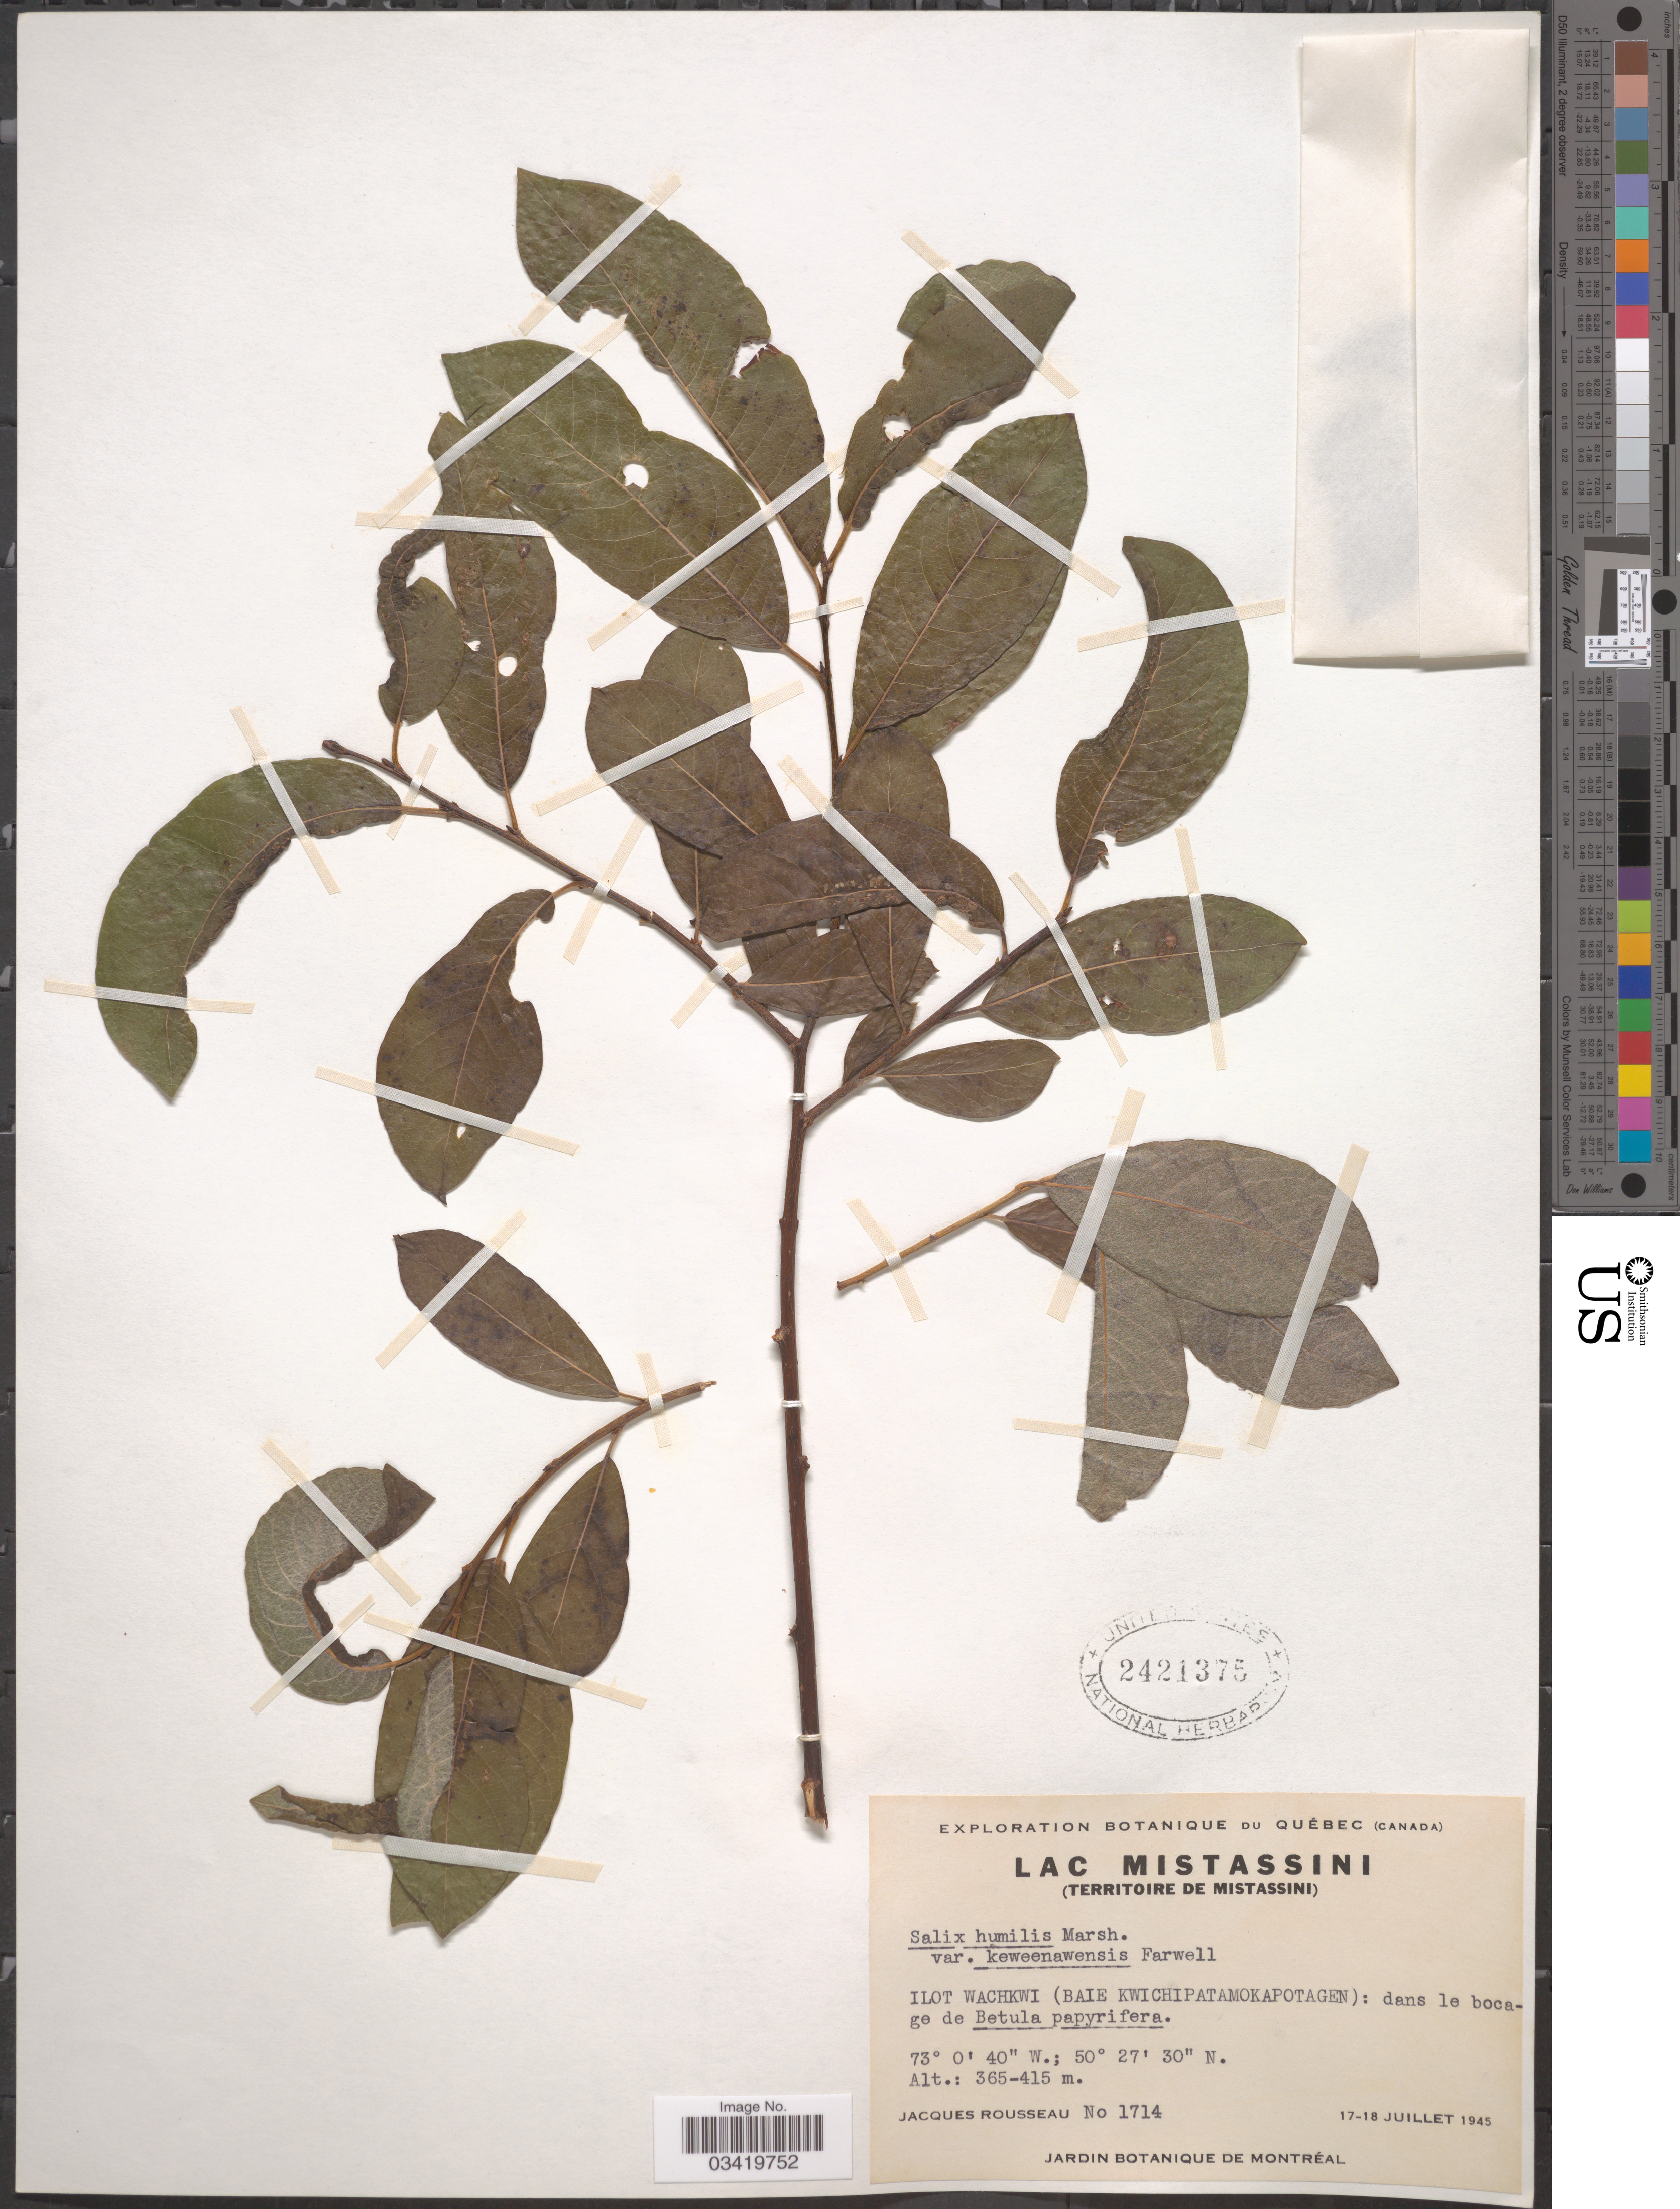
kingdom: Plantae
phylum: Tracheophyta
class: Magnoliopsida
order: Malpighiales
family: Salicaceae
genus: Salix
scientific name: Salix candida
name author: Flüggé ex Willd.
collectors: J. Rousseau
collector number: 1714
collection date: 1945-07-17/1945-07-18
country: Canada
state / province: Quebec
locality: Lac Mistassini (Territoire de Mistassini). Ilot Wachkwi (Baie Kwichipatamokapotagen).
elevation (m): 365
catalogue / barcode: US 2421375